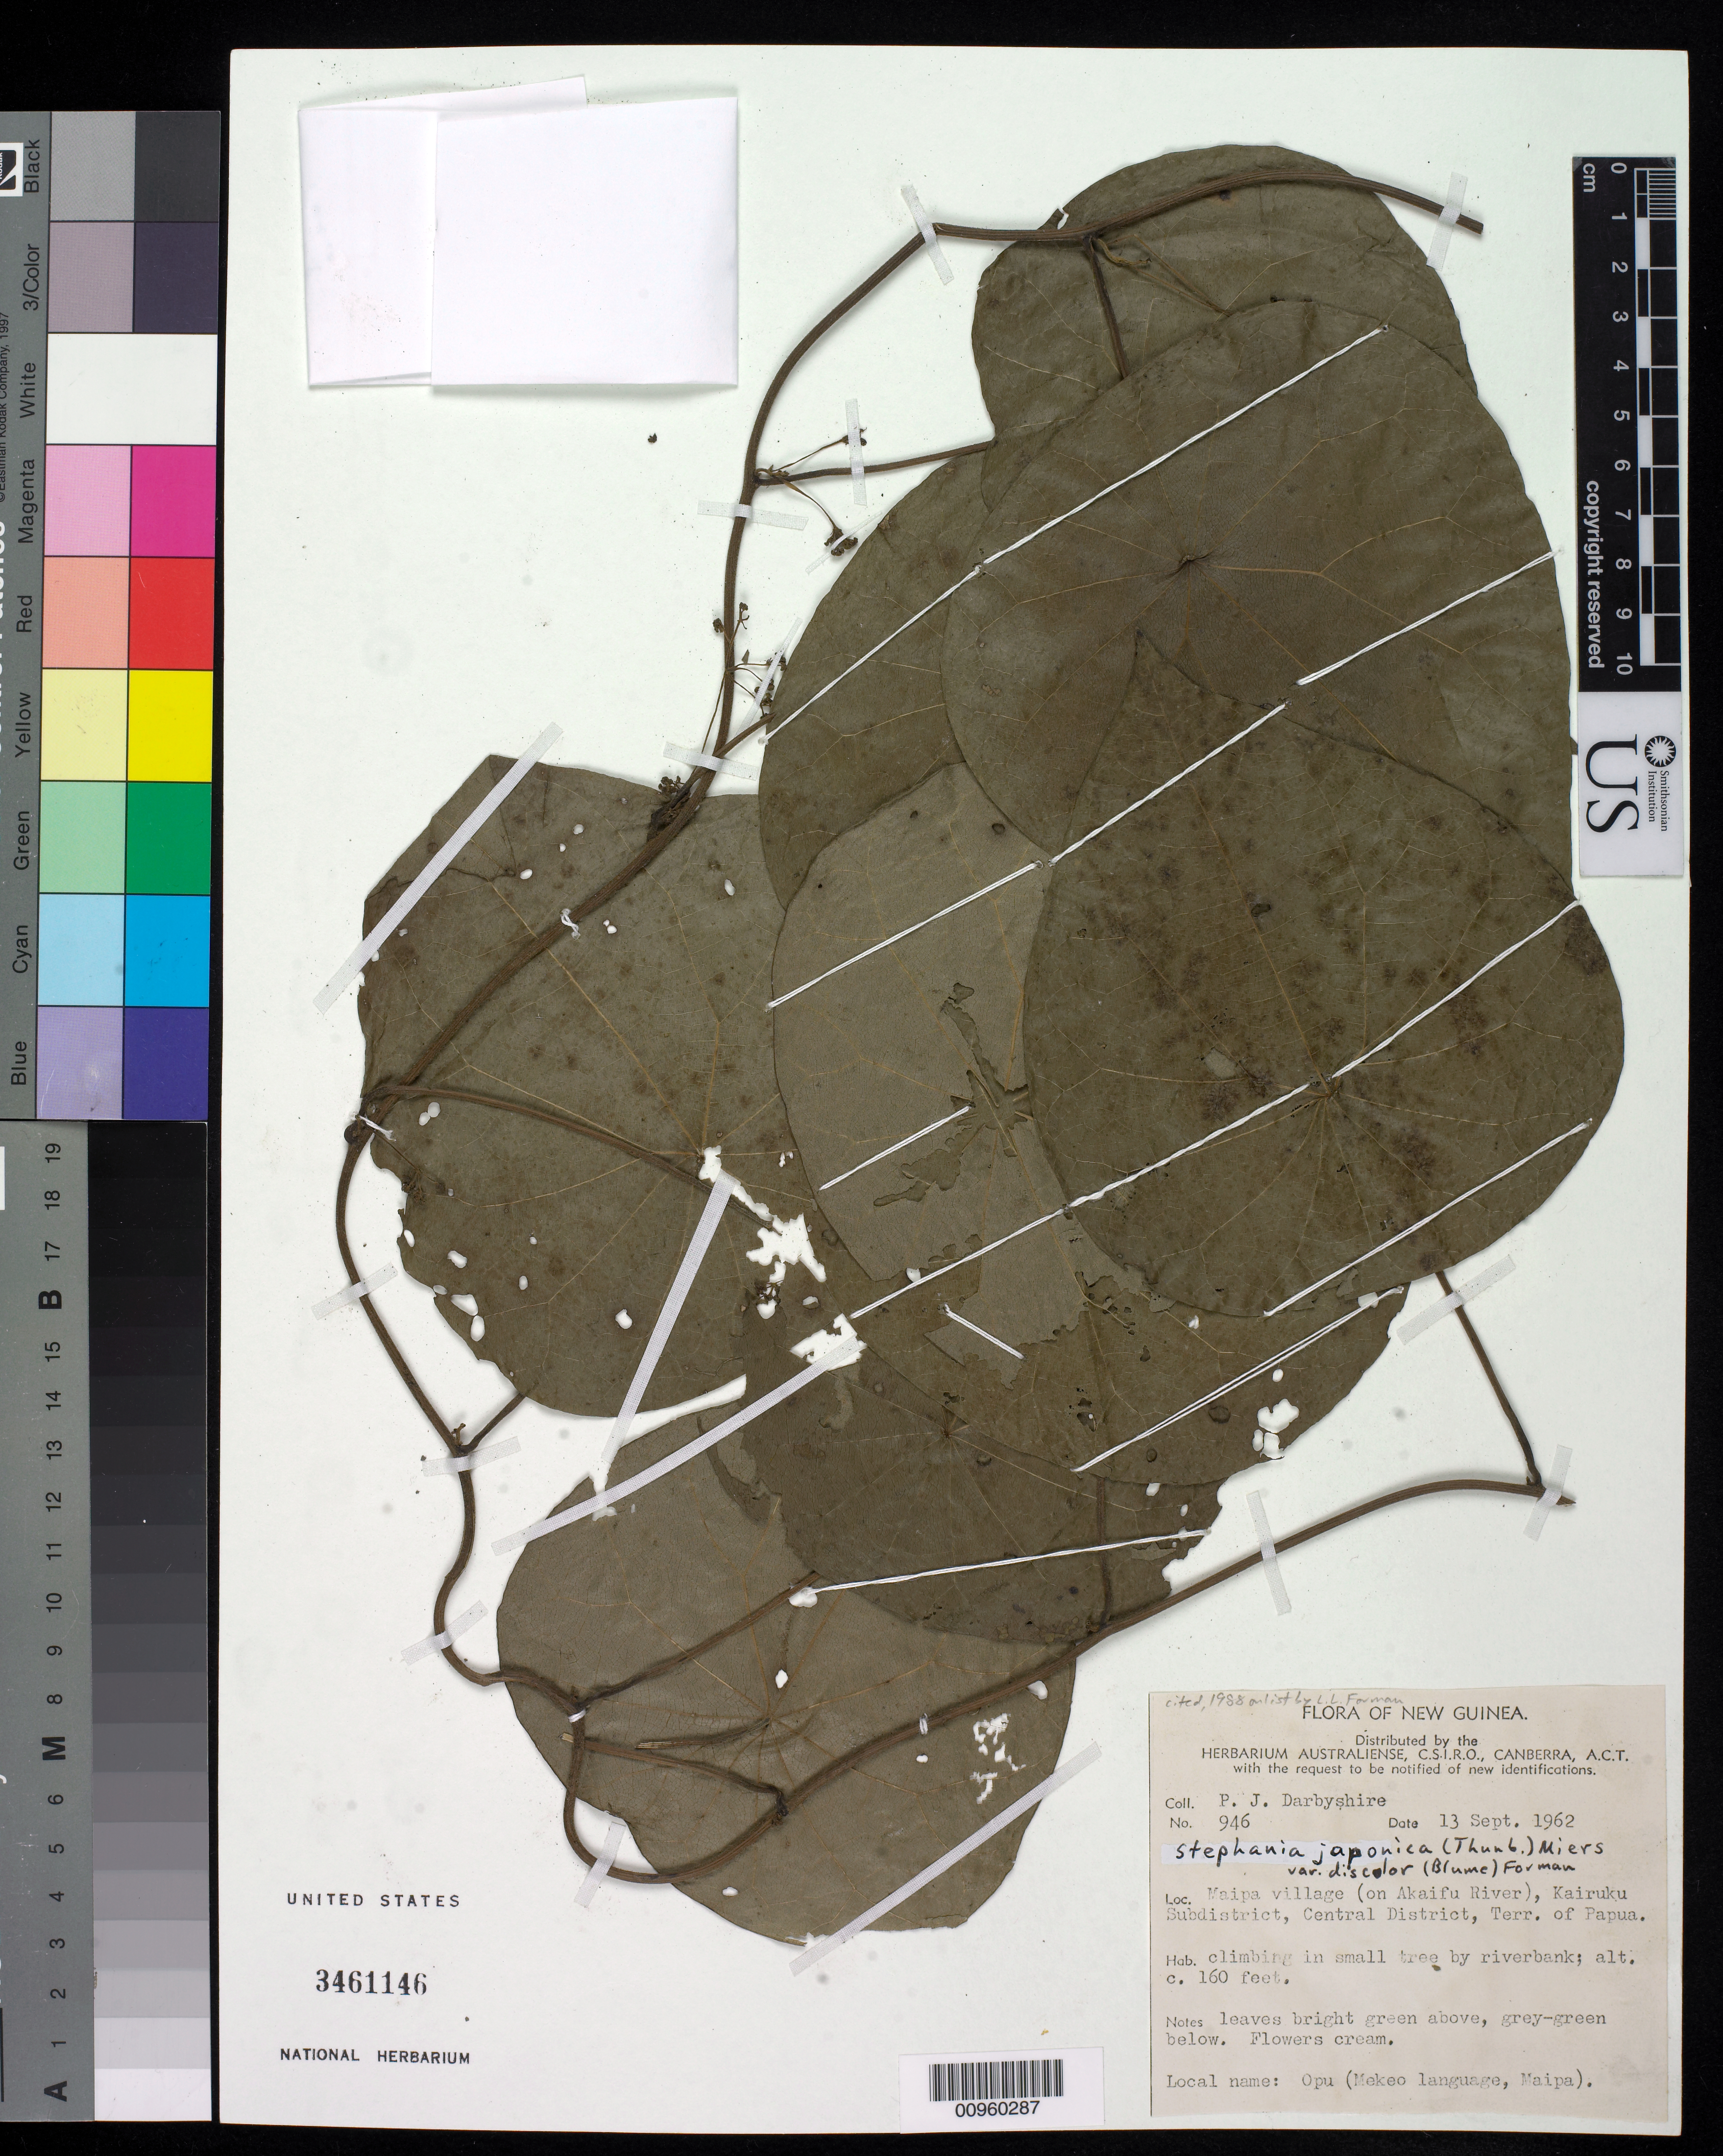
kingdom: Plantae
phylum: Tracheophyta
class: Magnoliopsida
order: Ranunculales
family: Menispermaceae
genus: Stephania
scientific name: Stephania japonica var. discolor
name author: (Blume) Forman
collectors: P. Darbyshire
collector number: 946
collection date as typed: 13 Sep 1962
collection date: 1962-09-13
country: Papua New Guinea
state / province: Central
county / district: Kairuku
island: New Guinea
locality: Kairuku Subdist., Maipa Village; on Akaifu River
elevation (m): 49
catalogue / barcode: US 3461146